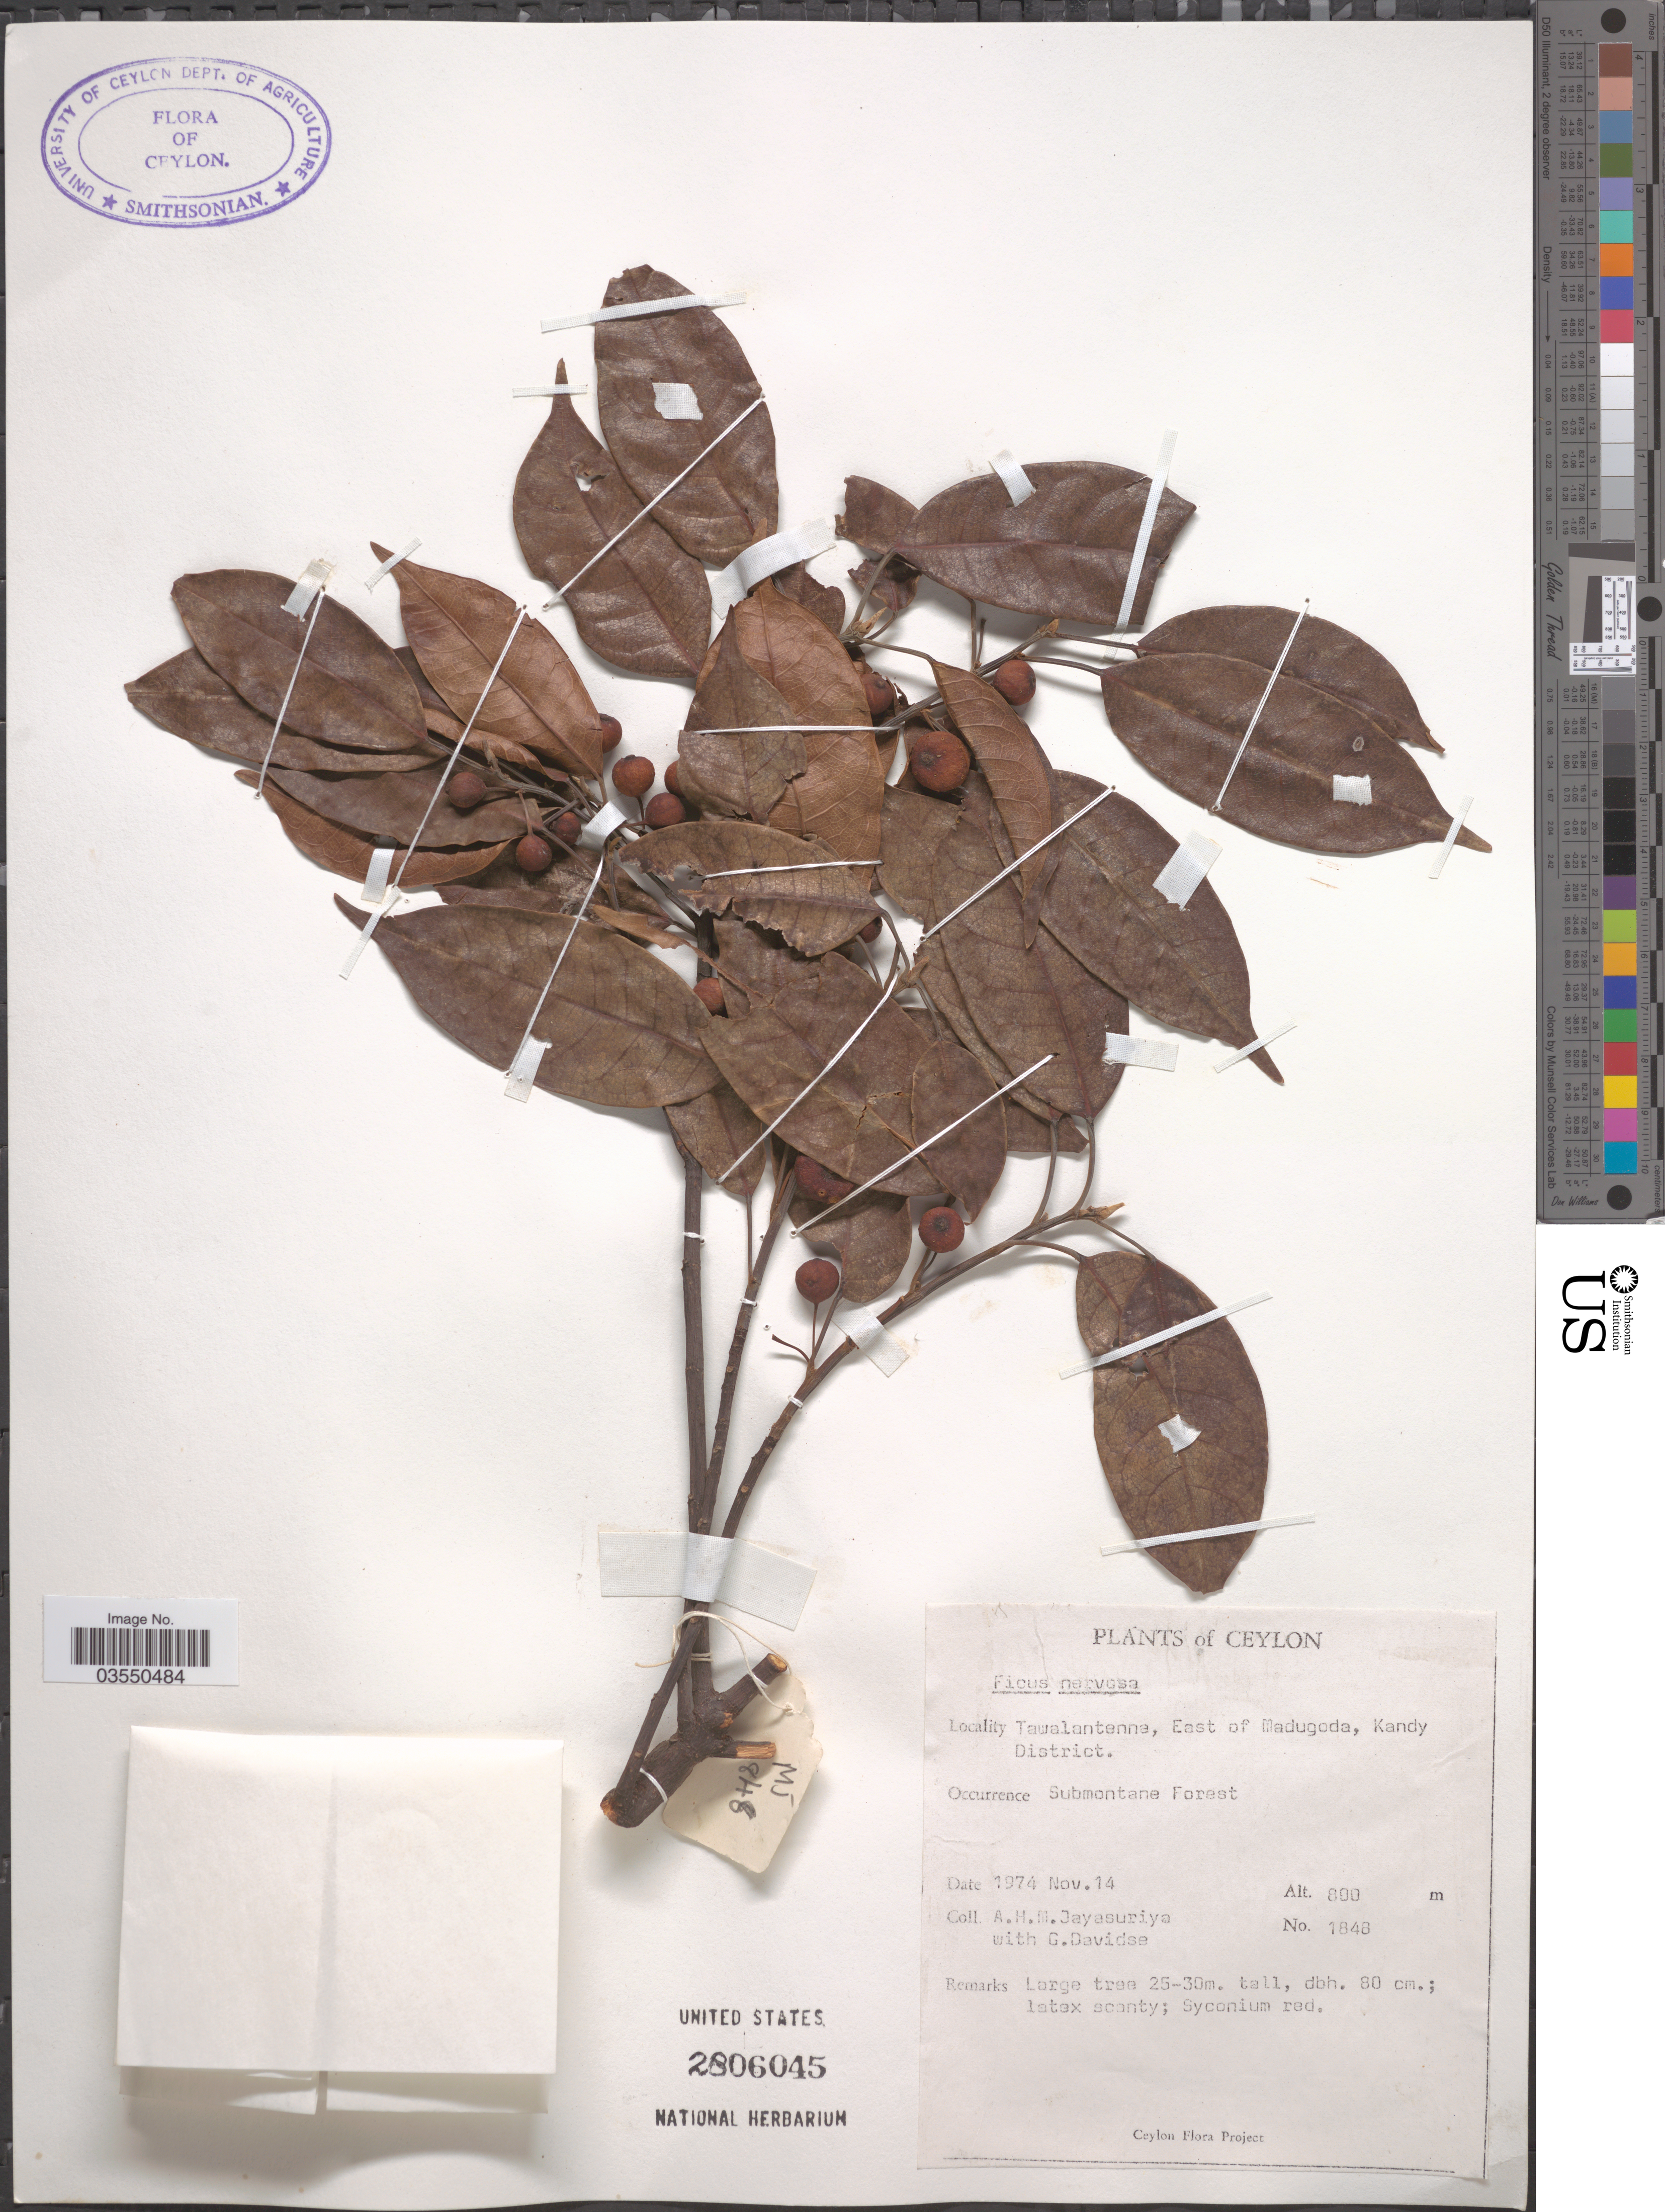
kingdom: Plantae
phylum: Tracheophyta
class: Magnoliopsida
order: Rosales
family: Moraceae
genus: Ficus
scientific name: Ficus nervosa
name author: B. Heyne & Roth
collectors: A. H. Jayasuriya & G. Davidse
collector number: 1848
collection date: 1974-11-14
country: Sri Lanka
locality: Ceylon. Tawalantenna, East of Madugoda, Kandy District.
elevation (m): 800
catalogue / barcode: US 2806045